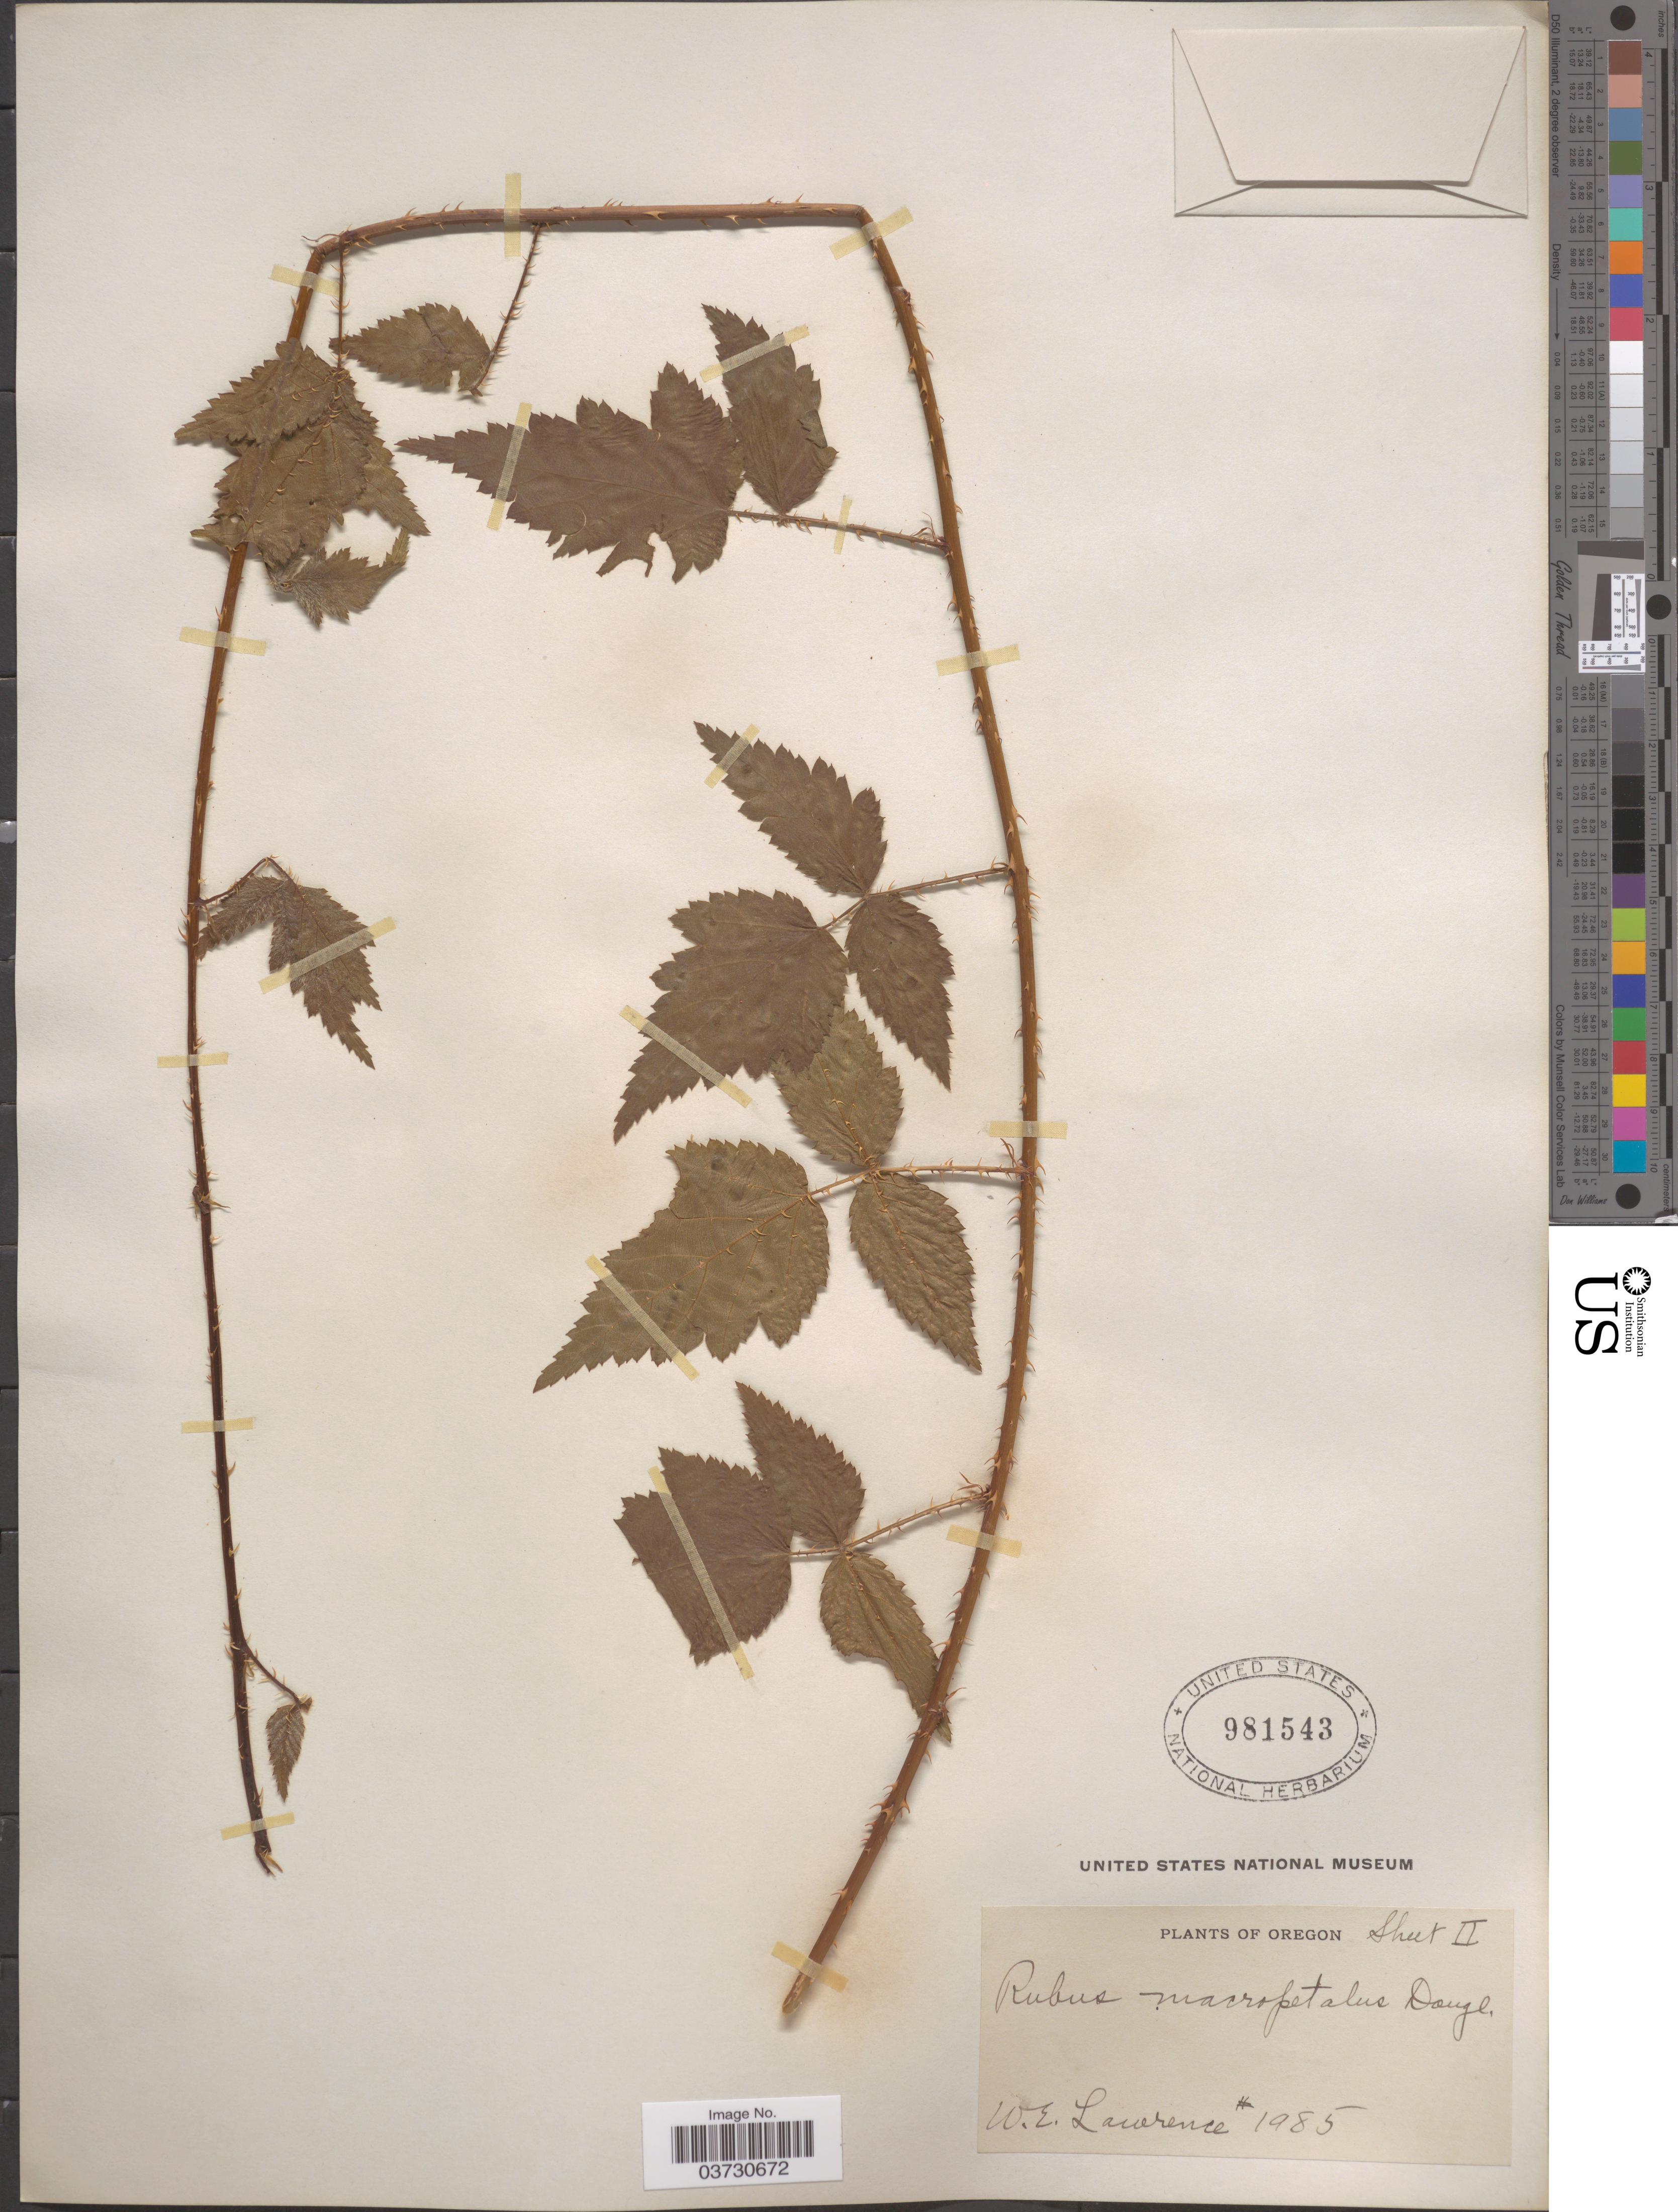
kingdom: Plantae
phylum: Tracheophyta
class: Magnoliopsida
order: Rosales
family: Rosaceae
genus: Rubus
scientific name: Rubus macropetalus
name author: Douglas ex Hook.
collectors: W. Lawrence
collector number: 1985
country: United States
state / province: Oregon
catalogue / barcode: US 981543